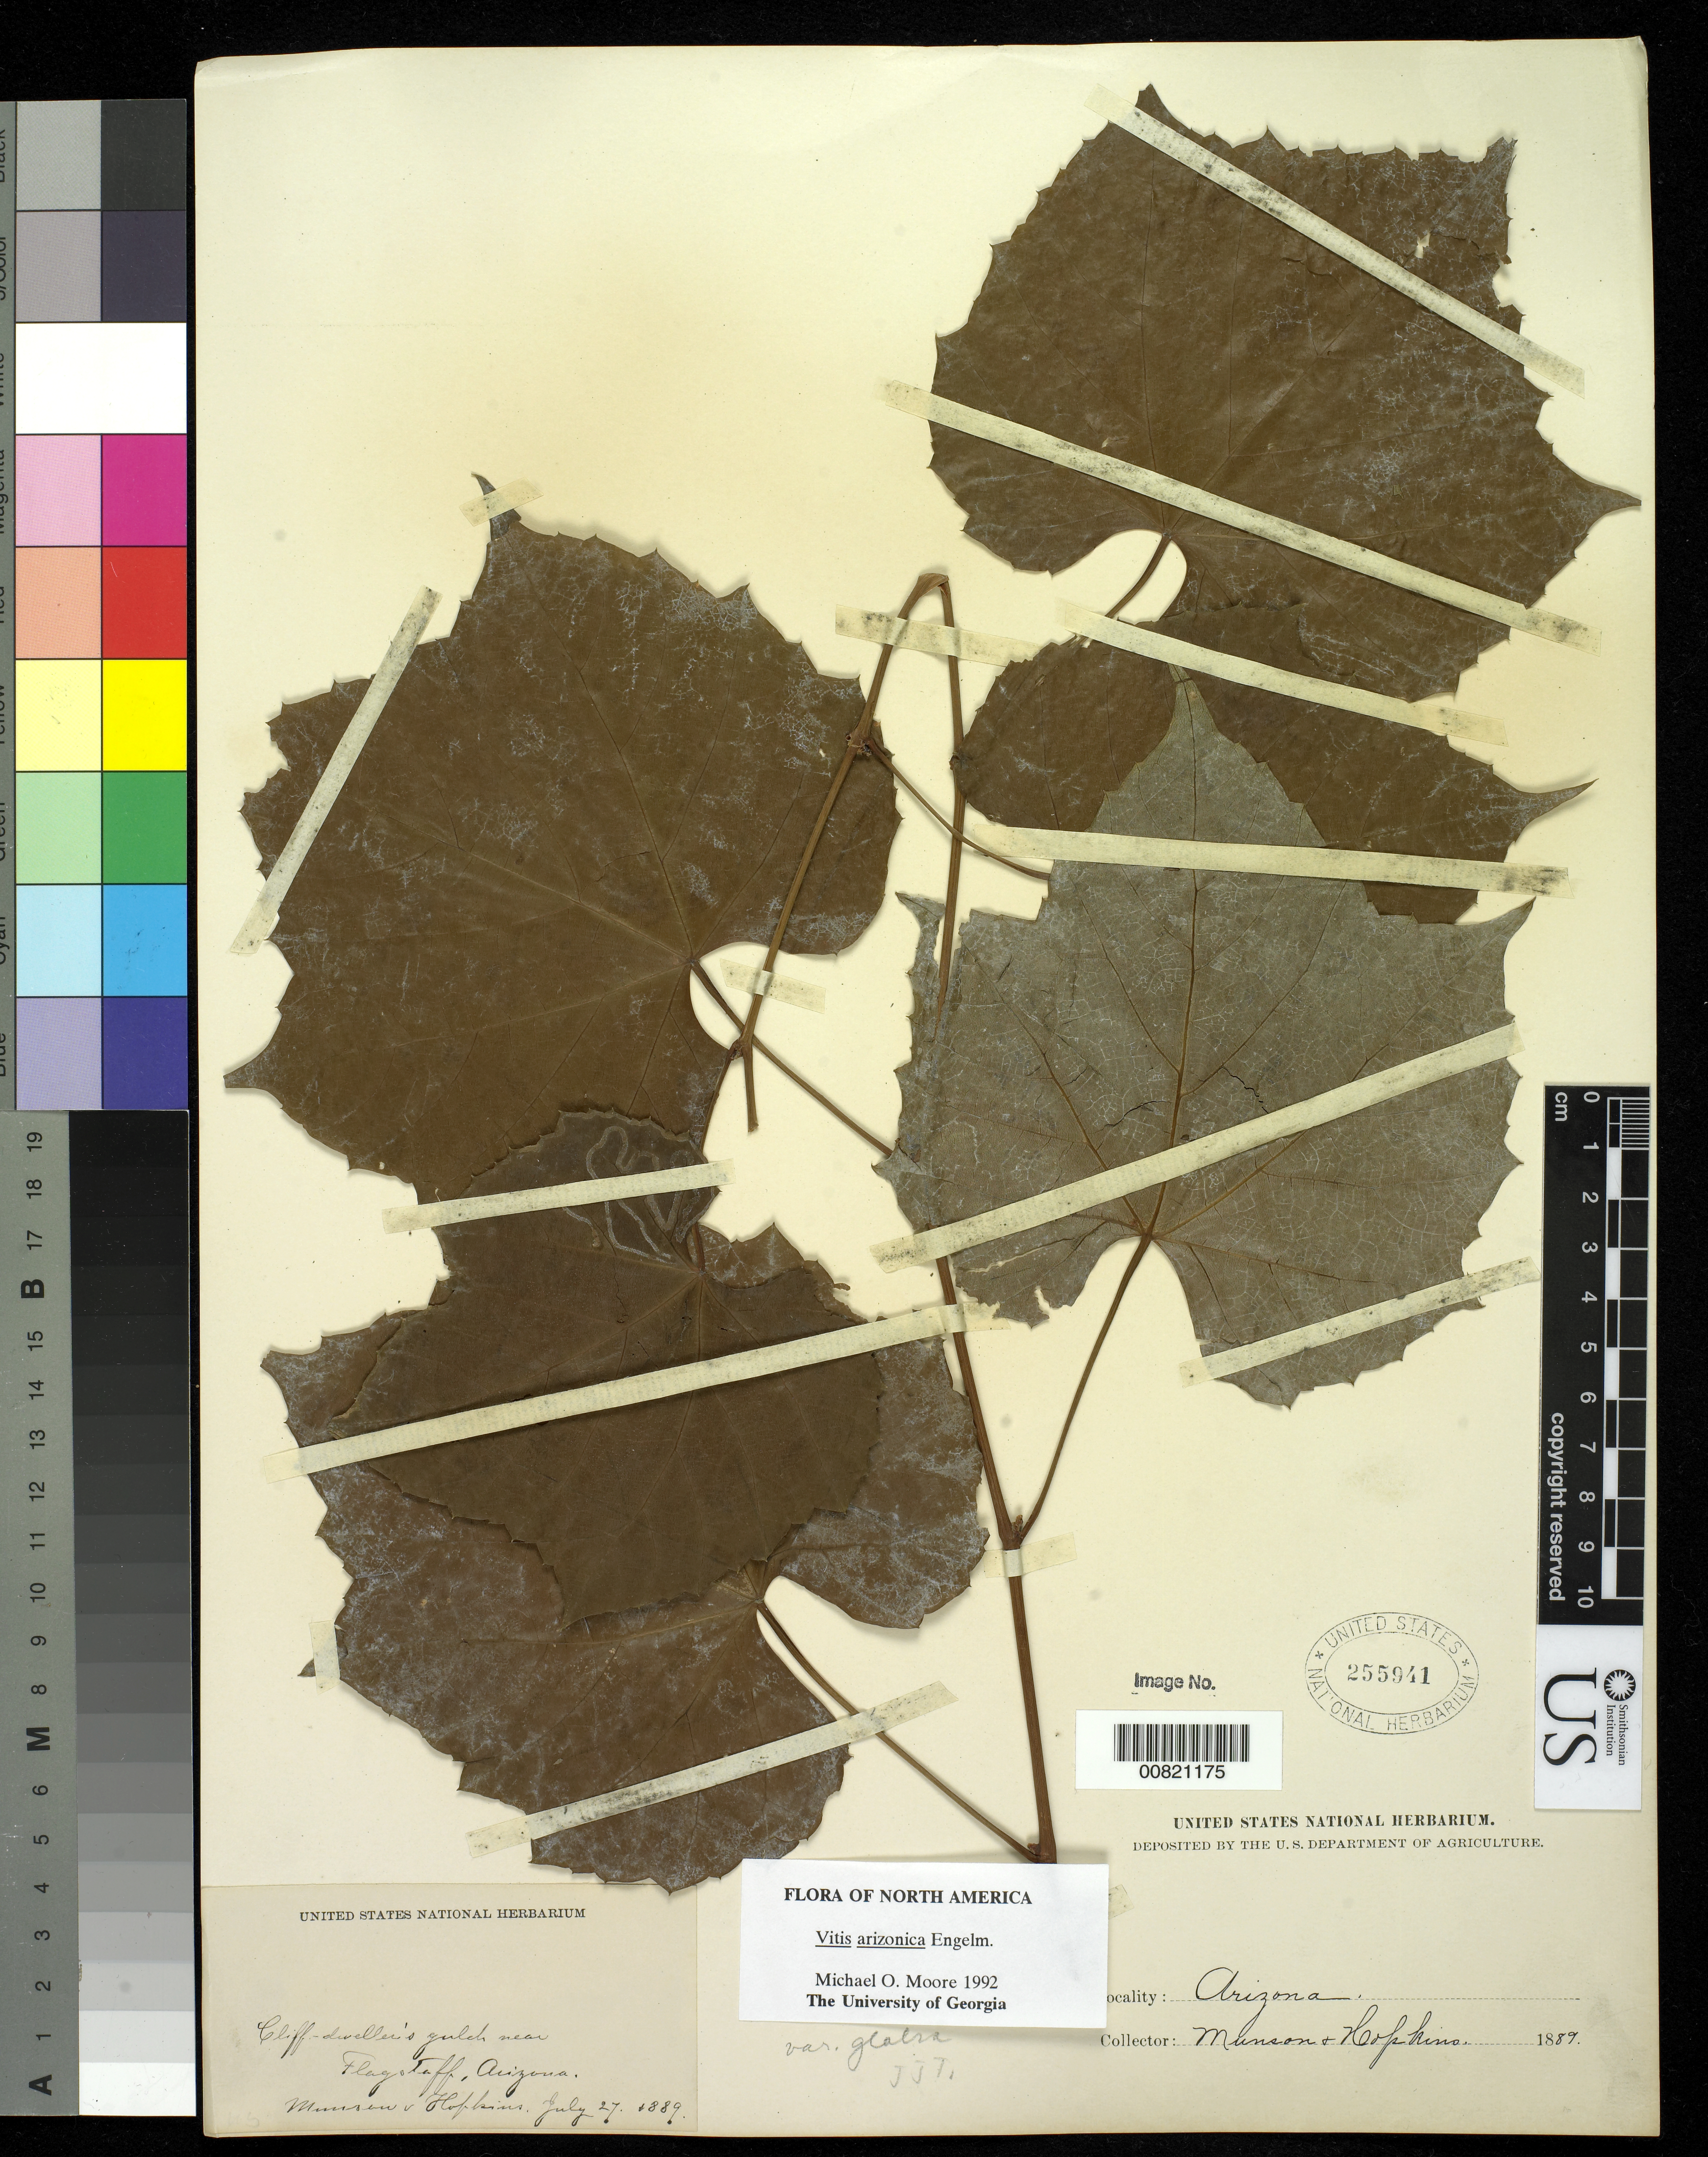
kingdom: Plantae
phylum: Tracheophyta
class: Magnoliopsida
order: Vitales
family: Vitaceae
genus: Vitis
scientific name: Vitis arizonica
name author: Engelm.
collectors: T. V. Munson & -. Hopkins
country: United States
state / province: Arizona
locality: Cliff dweller's gulch near Flagstaff.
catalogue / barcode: US 255941